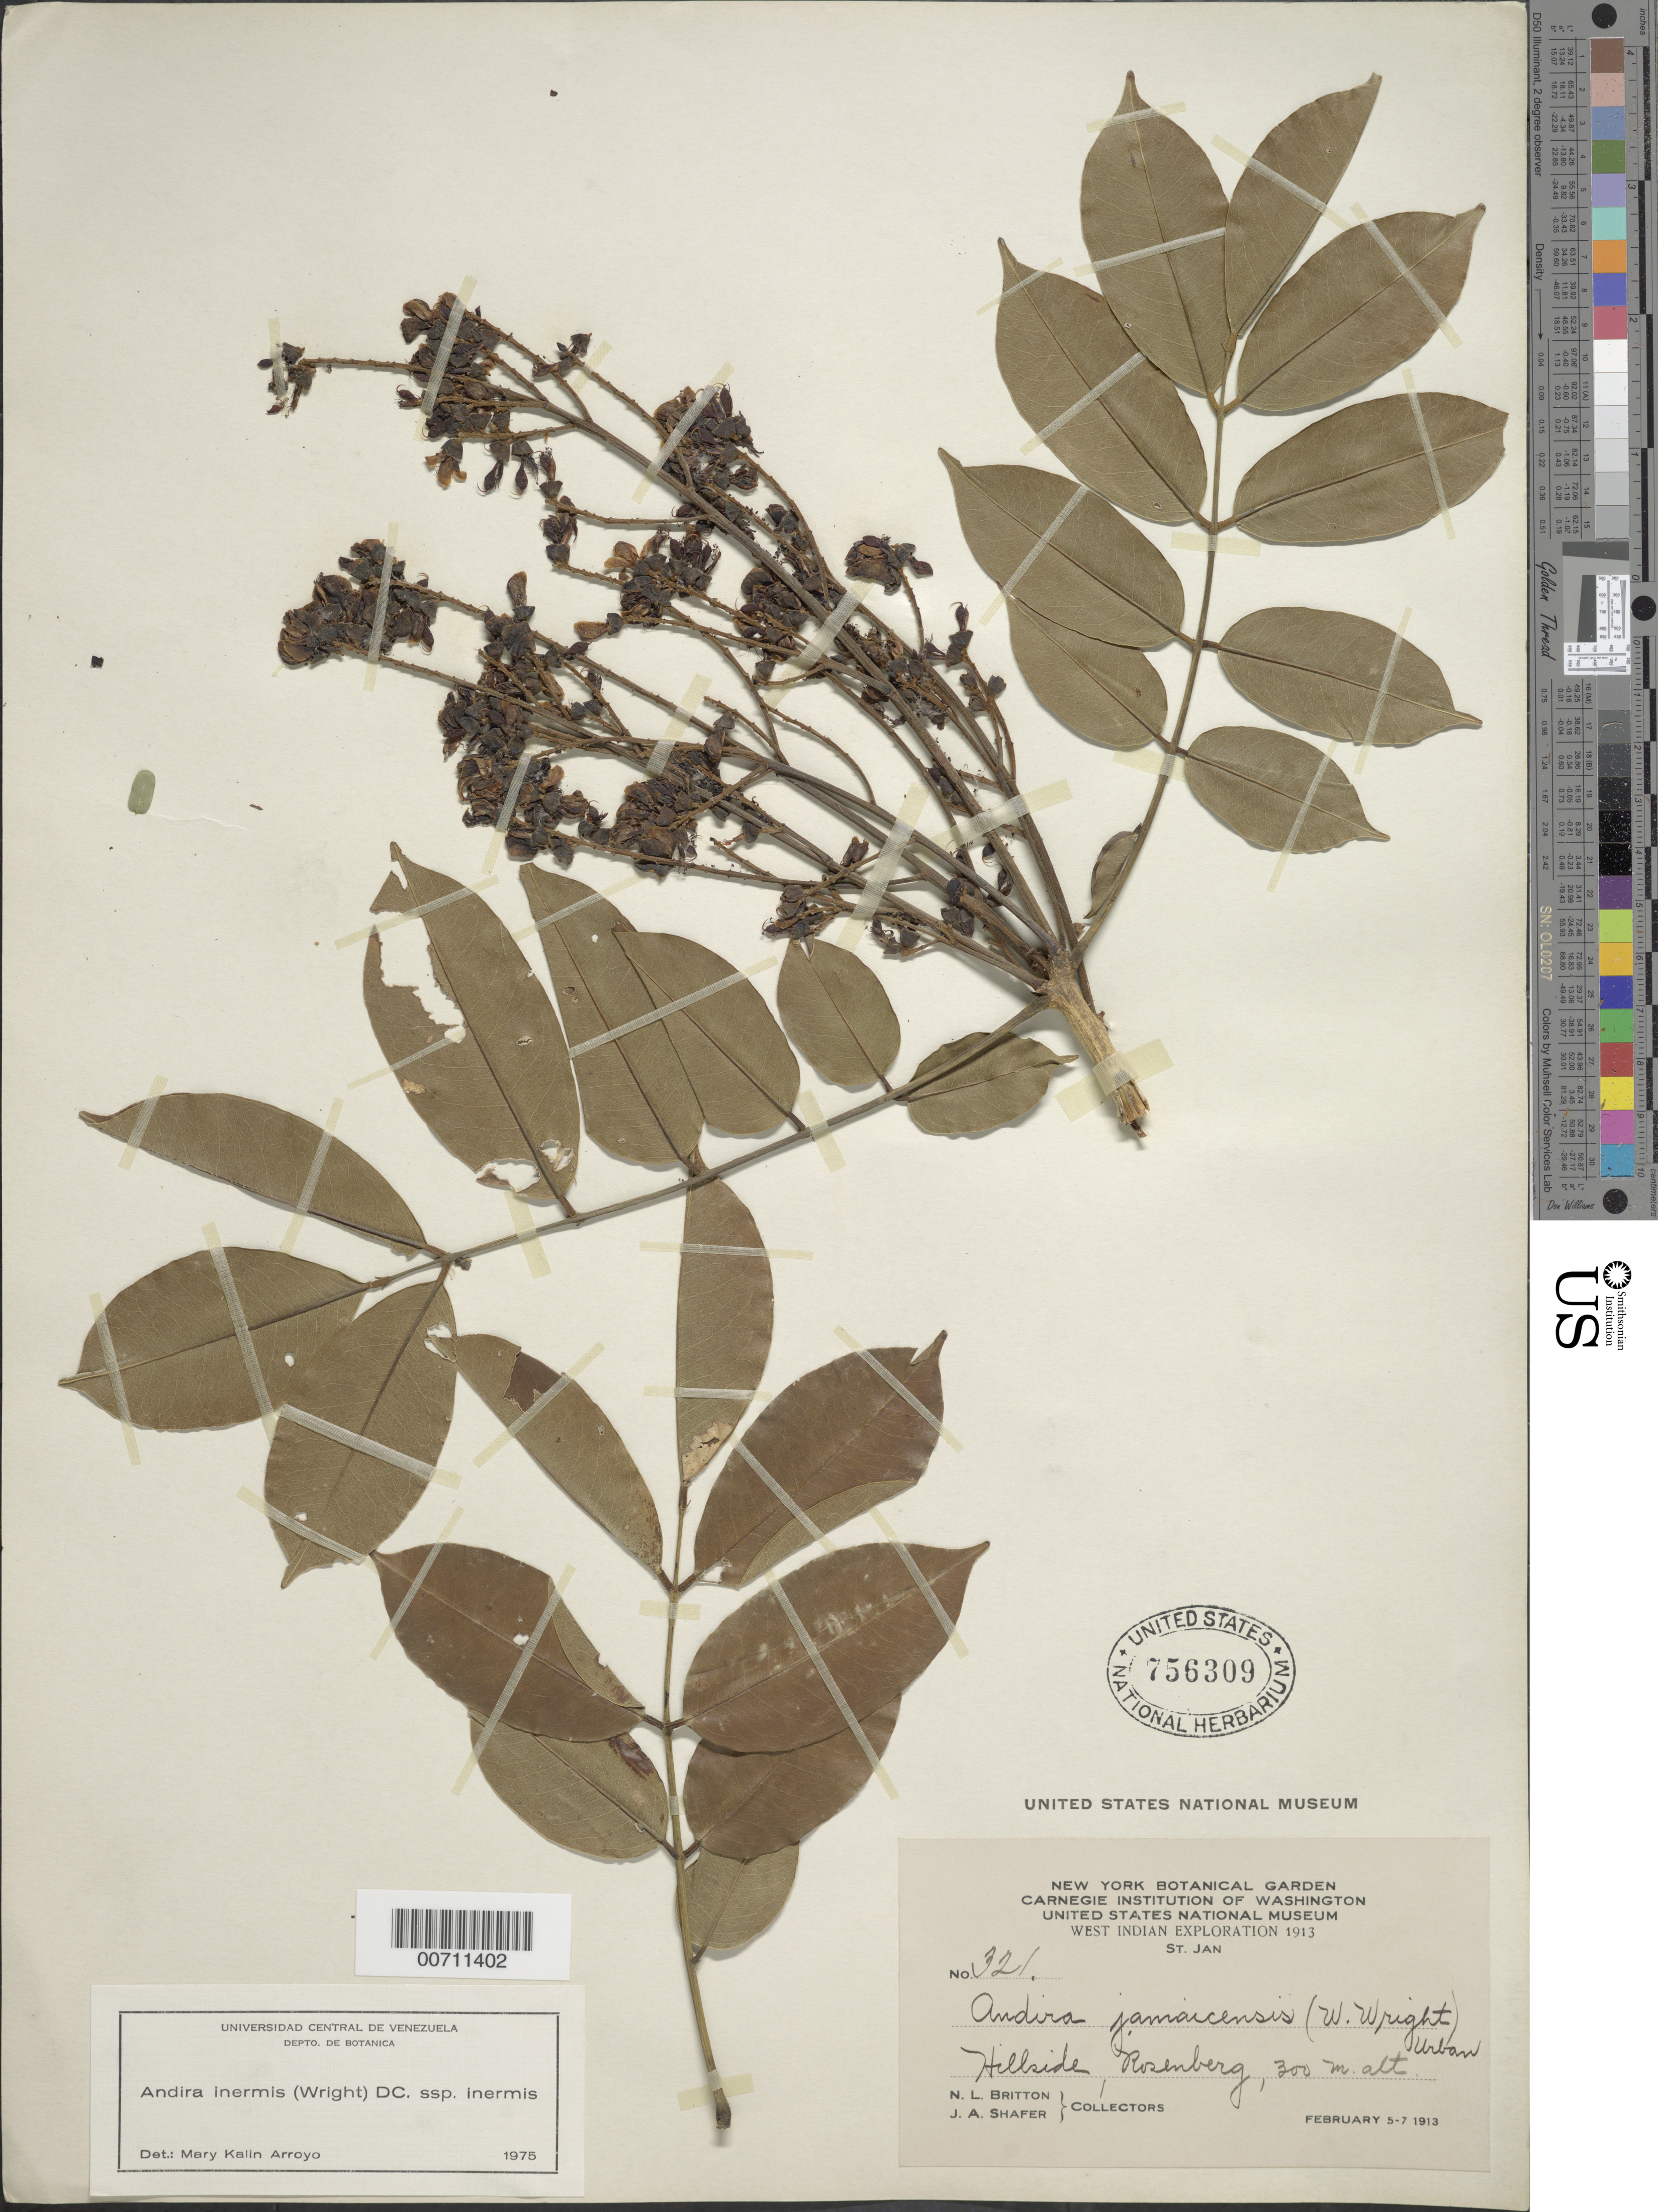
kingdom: Plantae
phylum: Tracheophyta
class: Magnoliopsida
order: Fabales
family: Fabaceae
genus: Andira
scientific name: Andira inermis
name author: (W. Wright) Kunth ex DC.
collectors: N. Britton & J. A. Shafer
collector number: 321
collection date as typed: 05 Feb 1913 to 07 Feb 1913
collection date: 1913-02-05/1913-02-07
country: U.S. Virgin Islands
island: St. John Island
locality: Roseberg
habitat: Hillside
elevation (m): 300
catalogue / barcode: US 756309